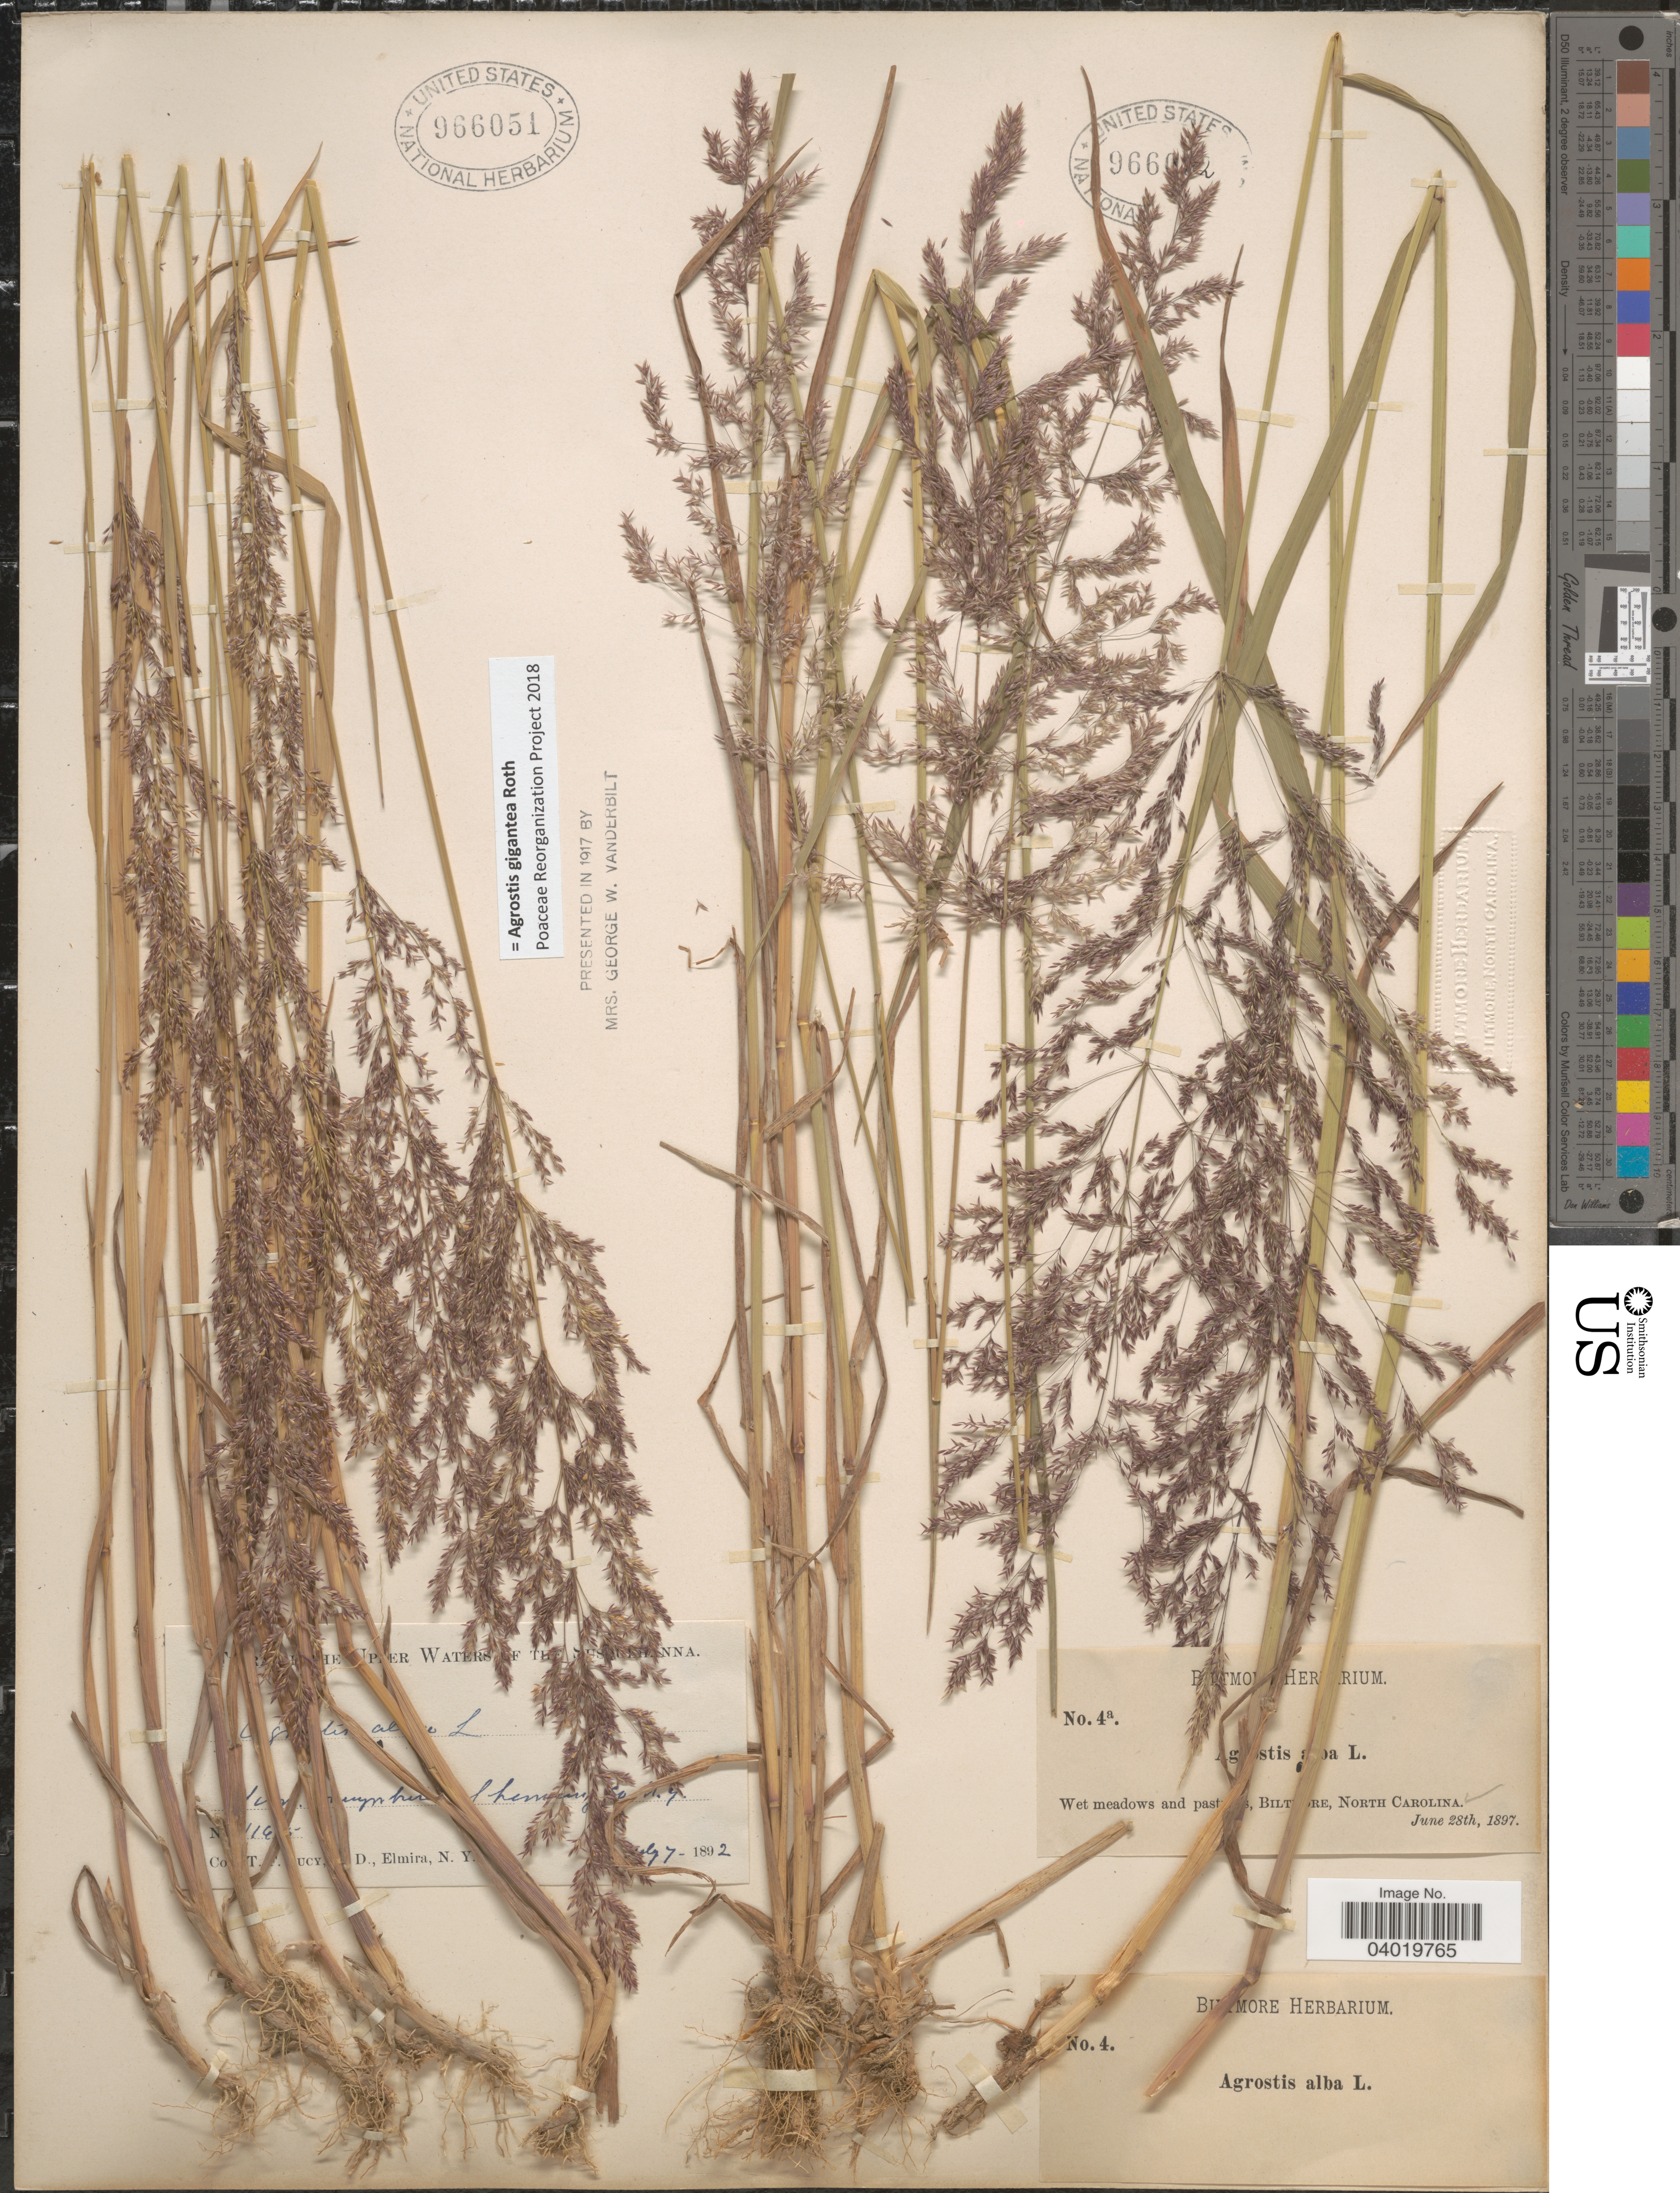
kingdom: Plantae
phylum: Tracheophyta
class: Liliopsida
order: Poales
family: Poaceae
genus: Agrostis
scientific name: Agrostis gigantea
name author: Roth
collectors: ex herb. Biltmore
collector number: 4a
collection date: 1897-06-28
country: United States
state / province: North Carolina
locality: Biltmore.